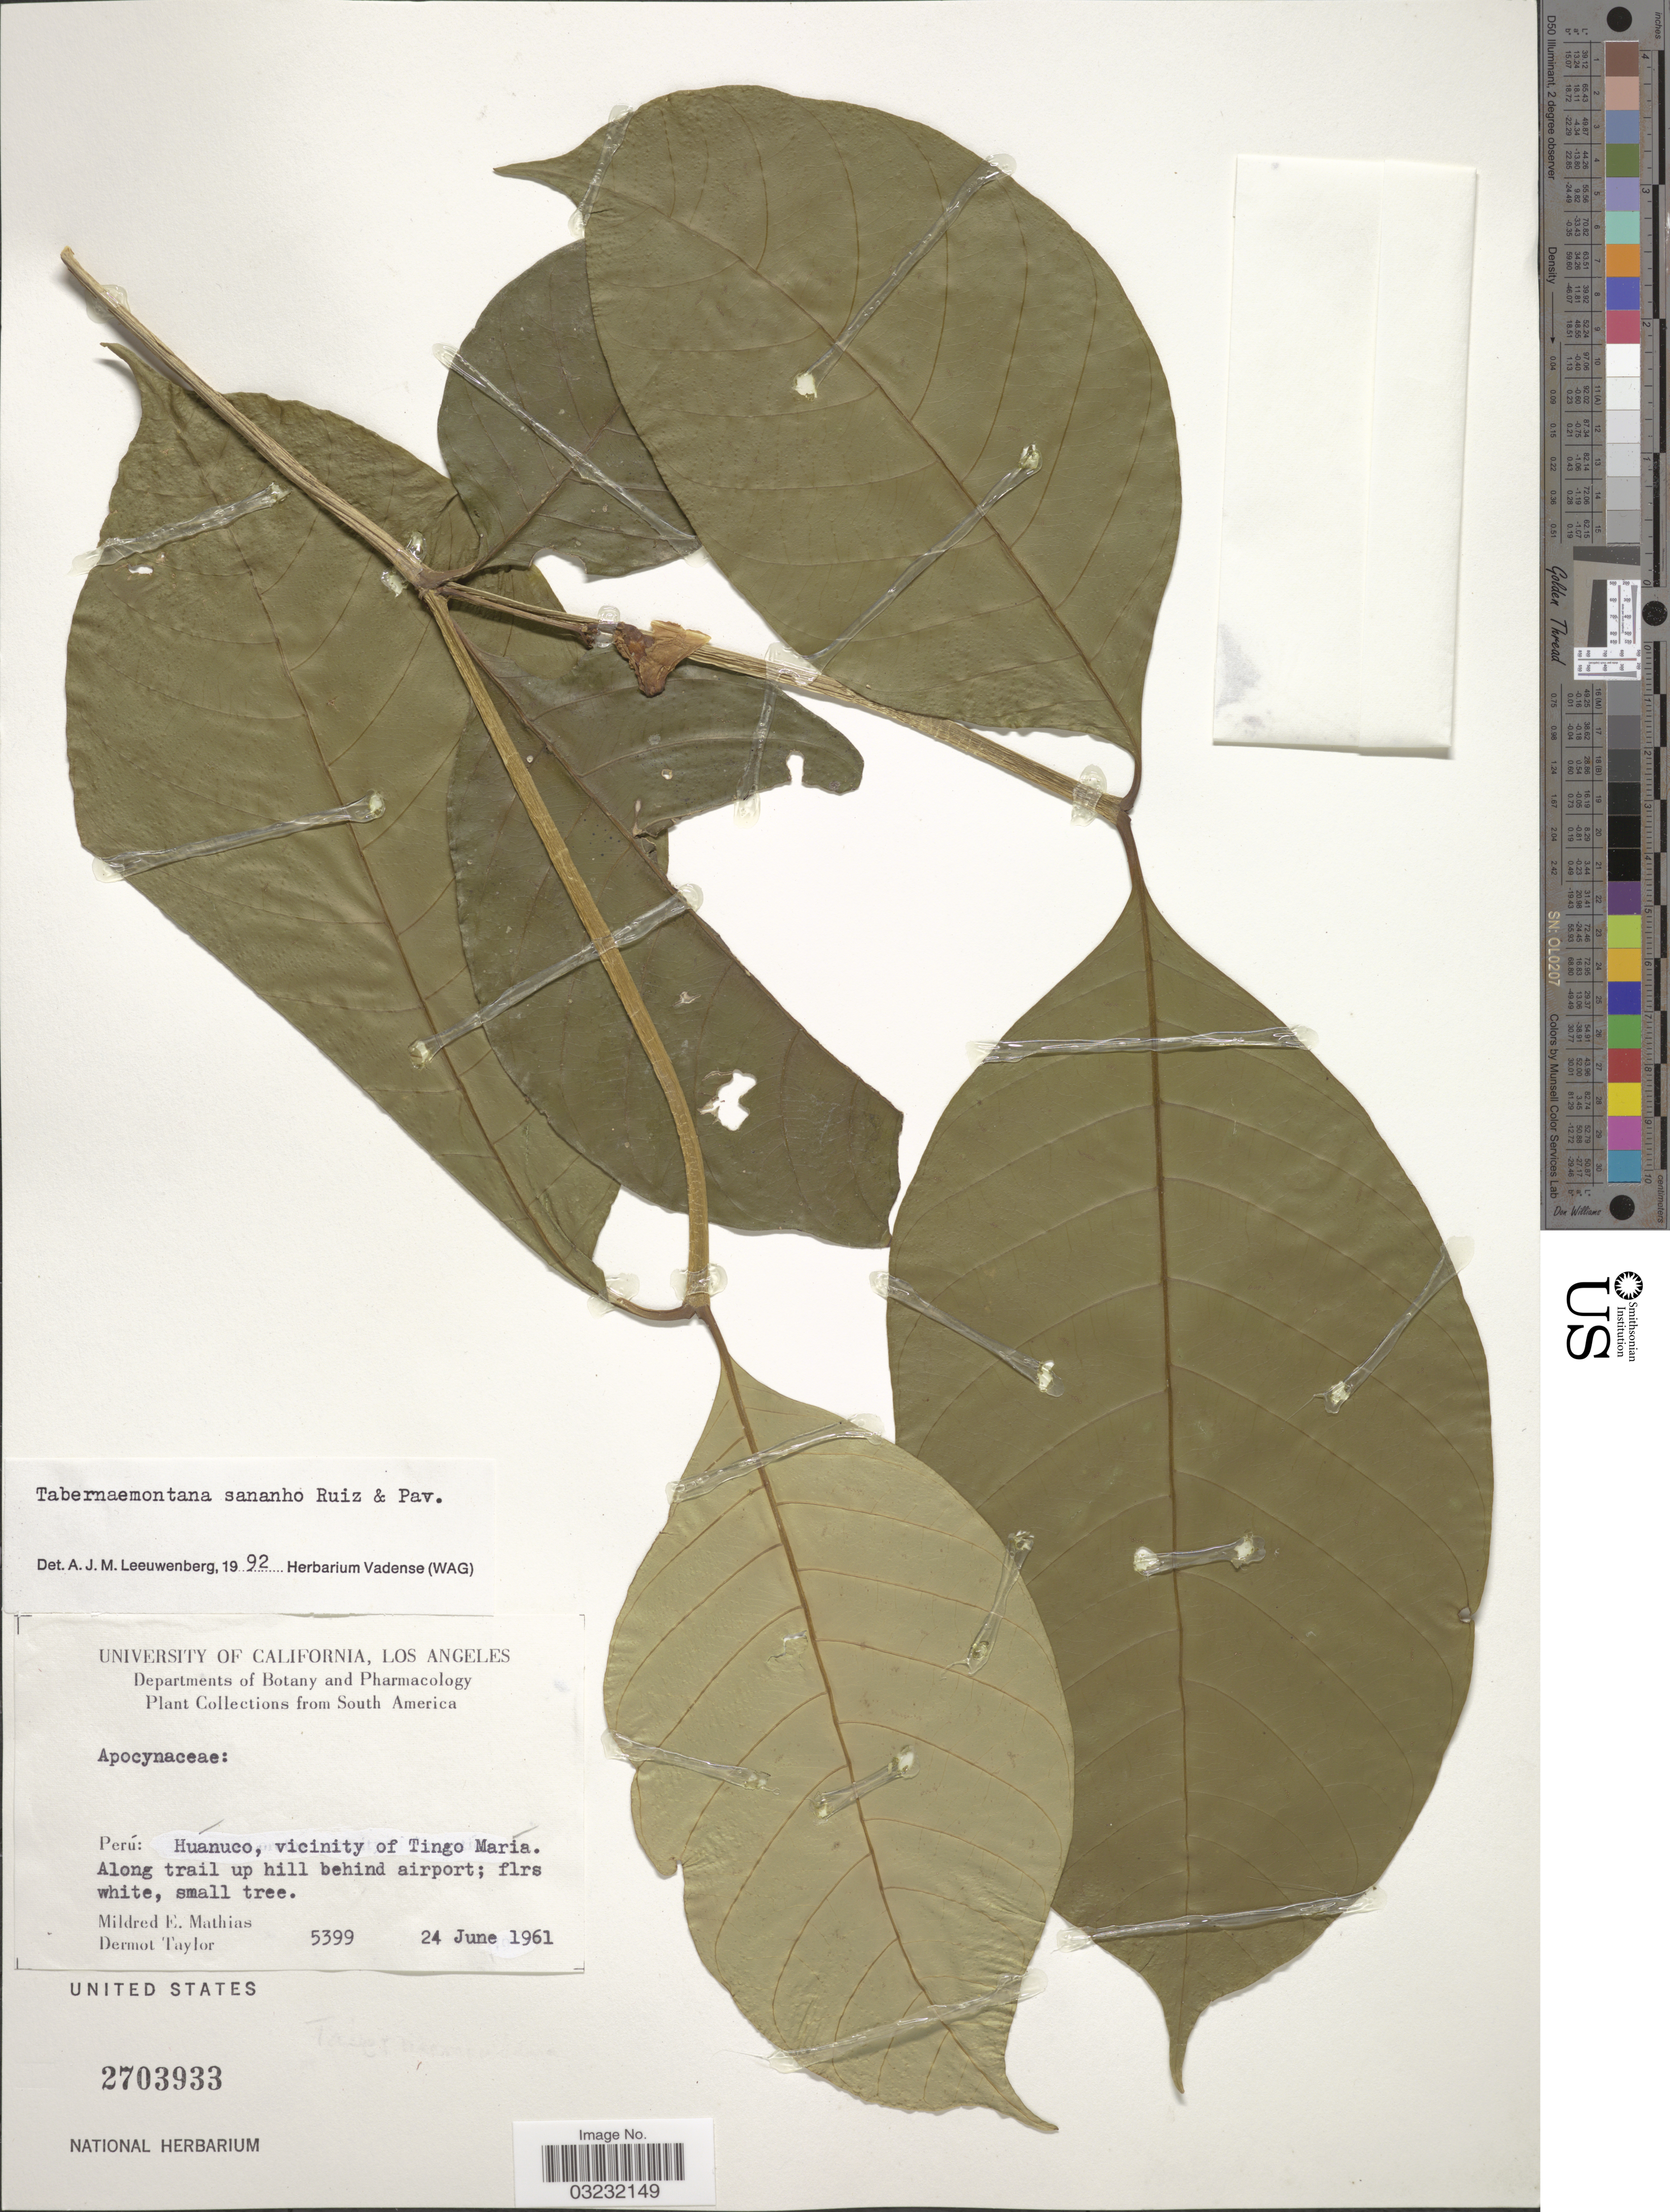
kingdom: Plantae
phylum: Tracheophyta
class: Magnoliopsida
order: Gentianales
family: Apocynaceae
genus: Tabernaemontana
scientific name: Tabernaemontana sananho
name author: Ruiz & Pav.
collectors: M. E. Mathias & D. Taylor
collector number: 5399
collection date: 1961-06-24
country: Peru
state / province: Huánuco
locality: Vicinity of Tingo María.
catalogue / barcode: US 2703933